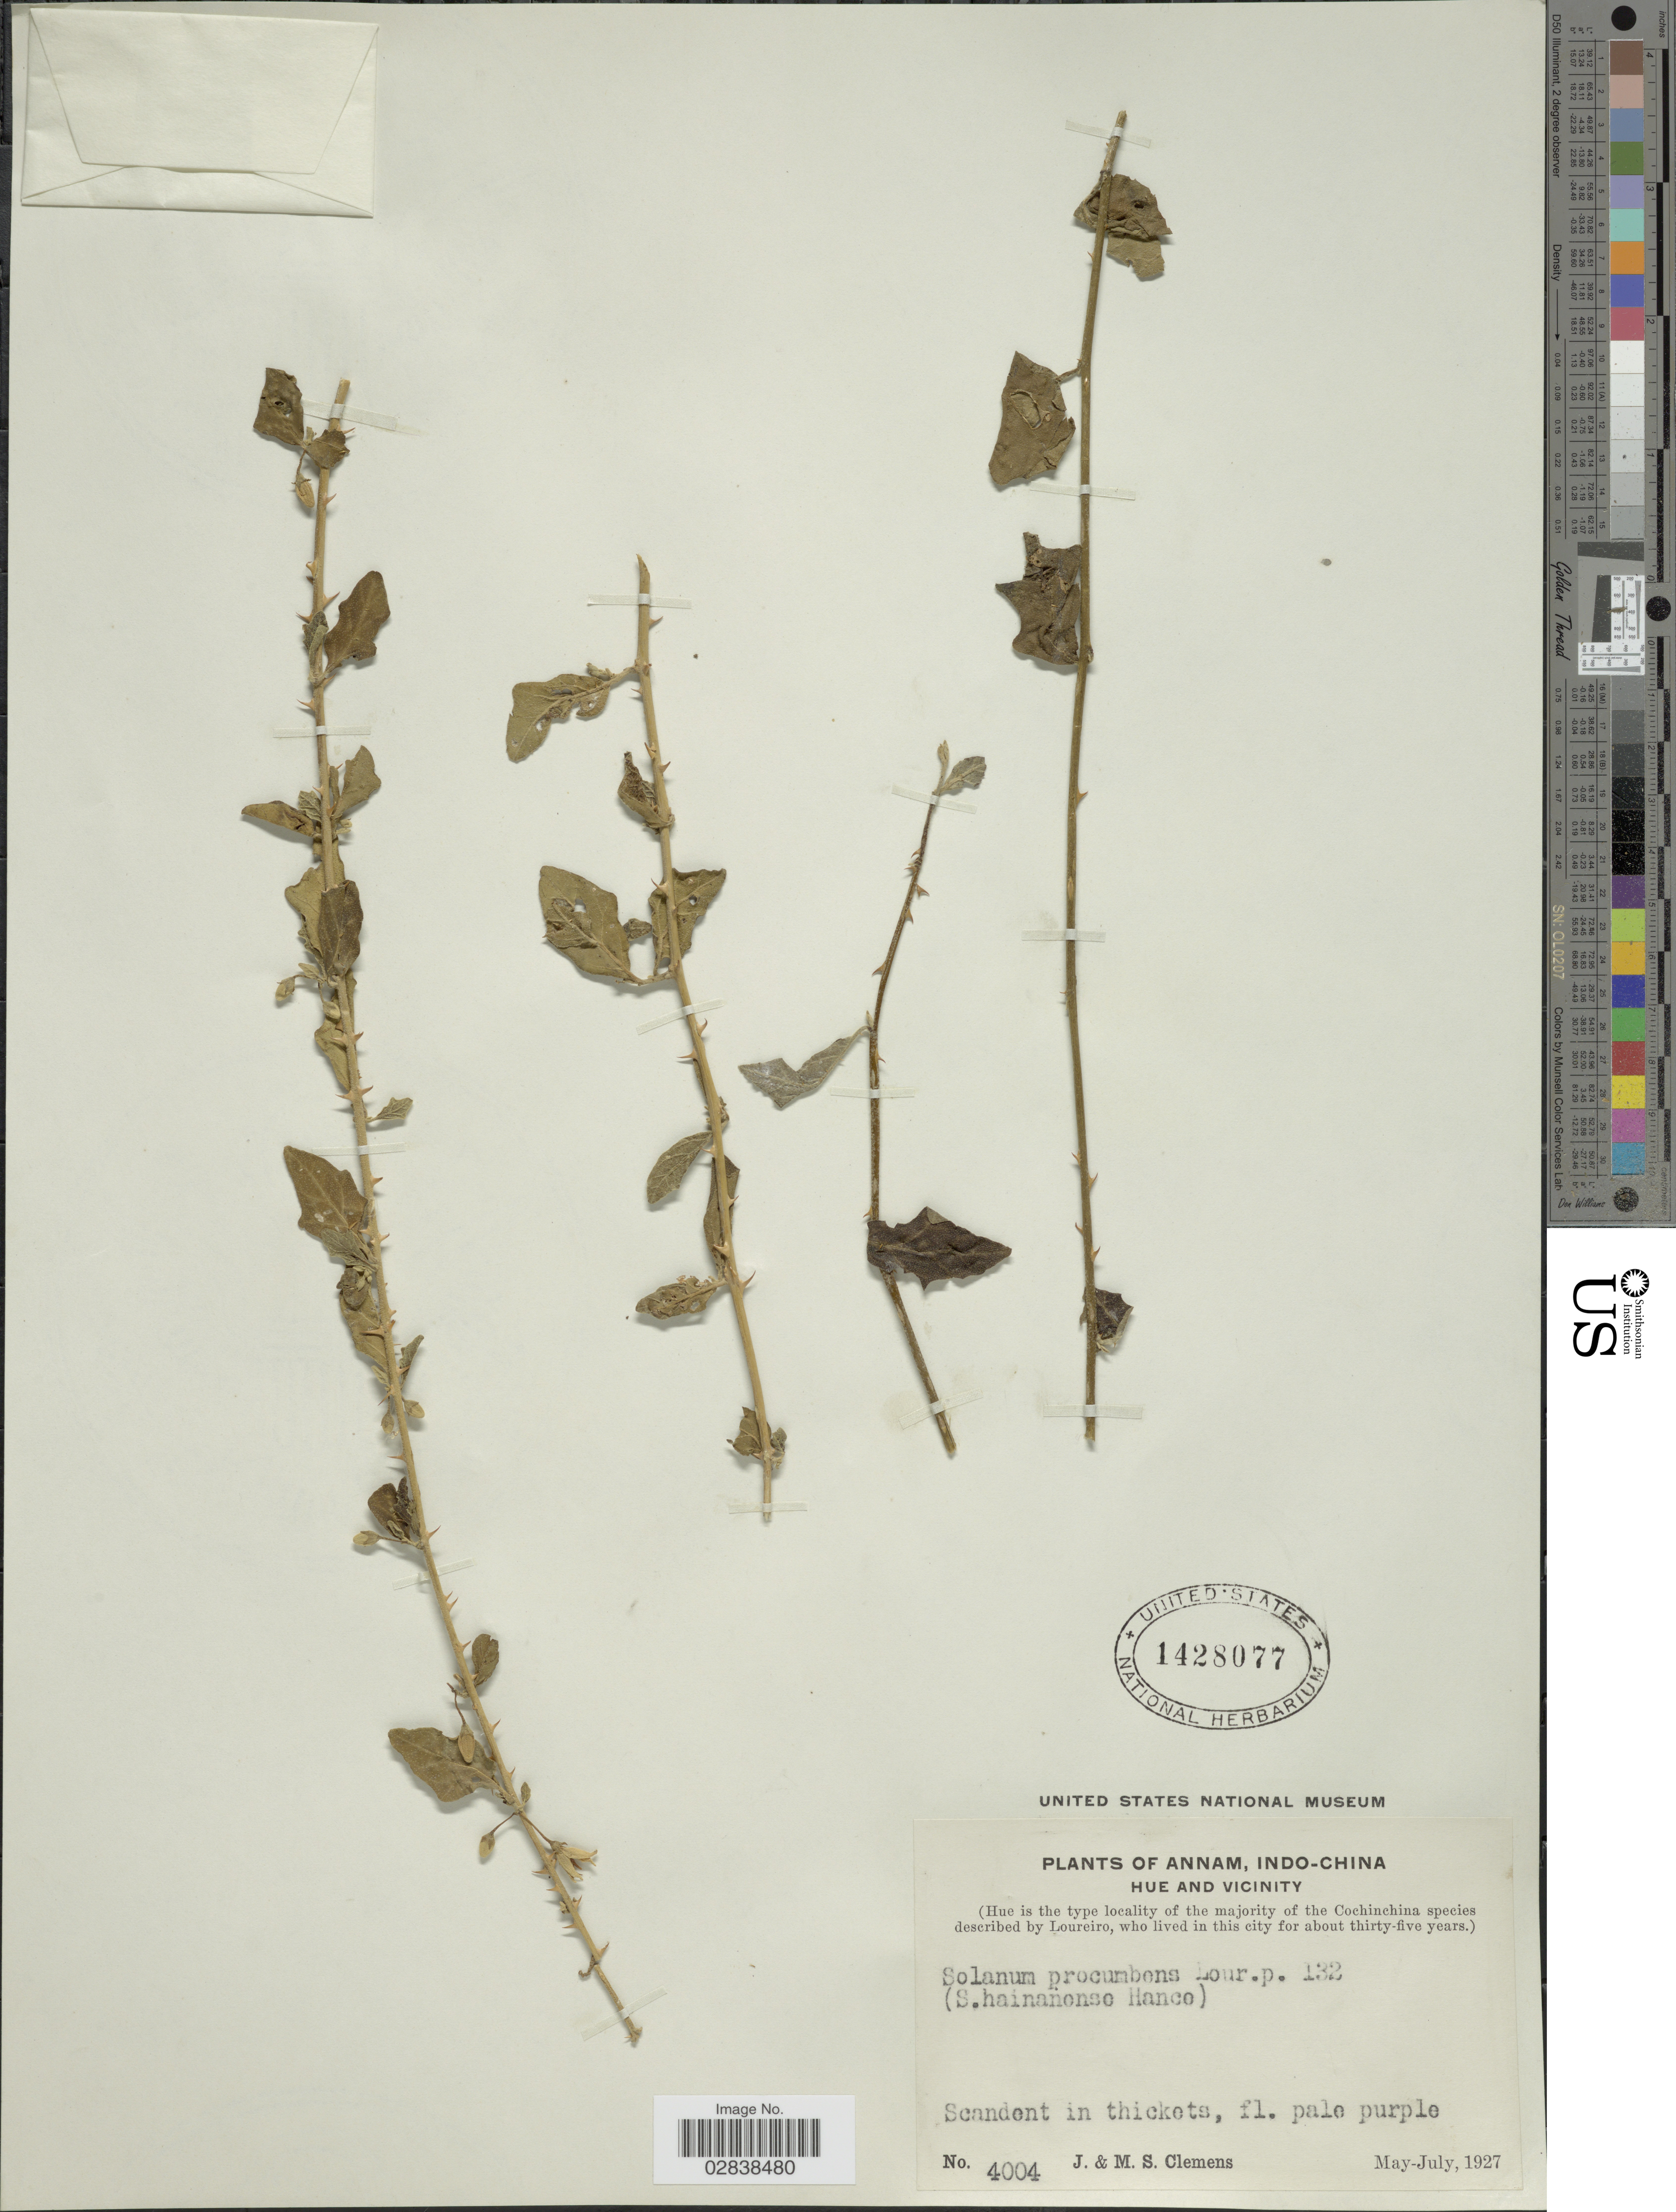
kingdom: Plantae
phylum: Tracheophyta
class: Magnoliopsida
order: Solanales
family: Solanaceae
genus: Solanum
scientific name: Solanum procumbens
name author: Lour.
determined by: Knapp, S. D.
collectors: J. Clemens & M. S. Clemens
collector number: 4004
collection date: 1927-05/1927-07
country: Vietnam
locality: Annam, Indo-China, Hue and vicinity, (Hue is the type locality of the majority of the Cochinchina species).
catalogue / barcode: US 1428077